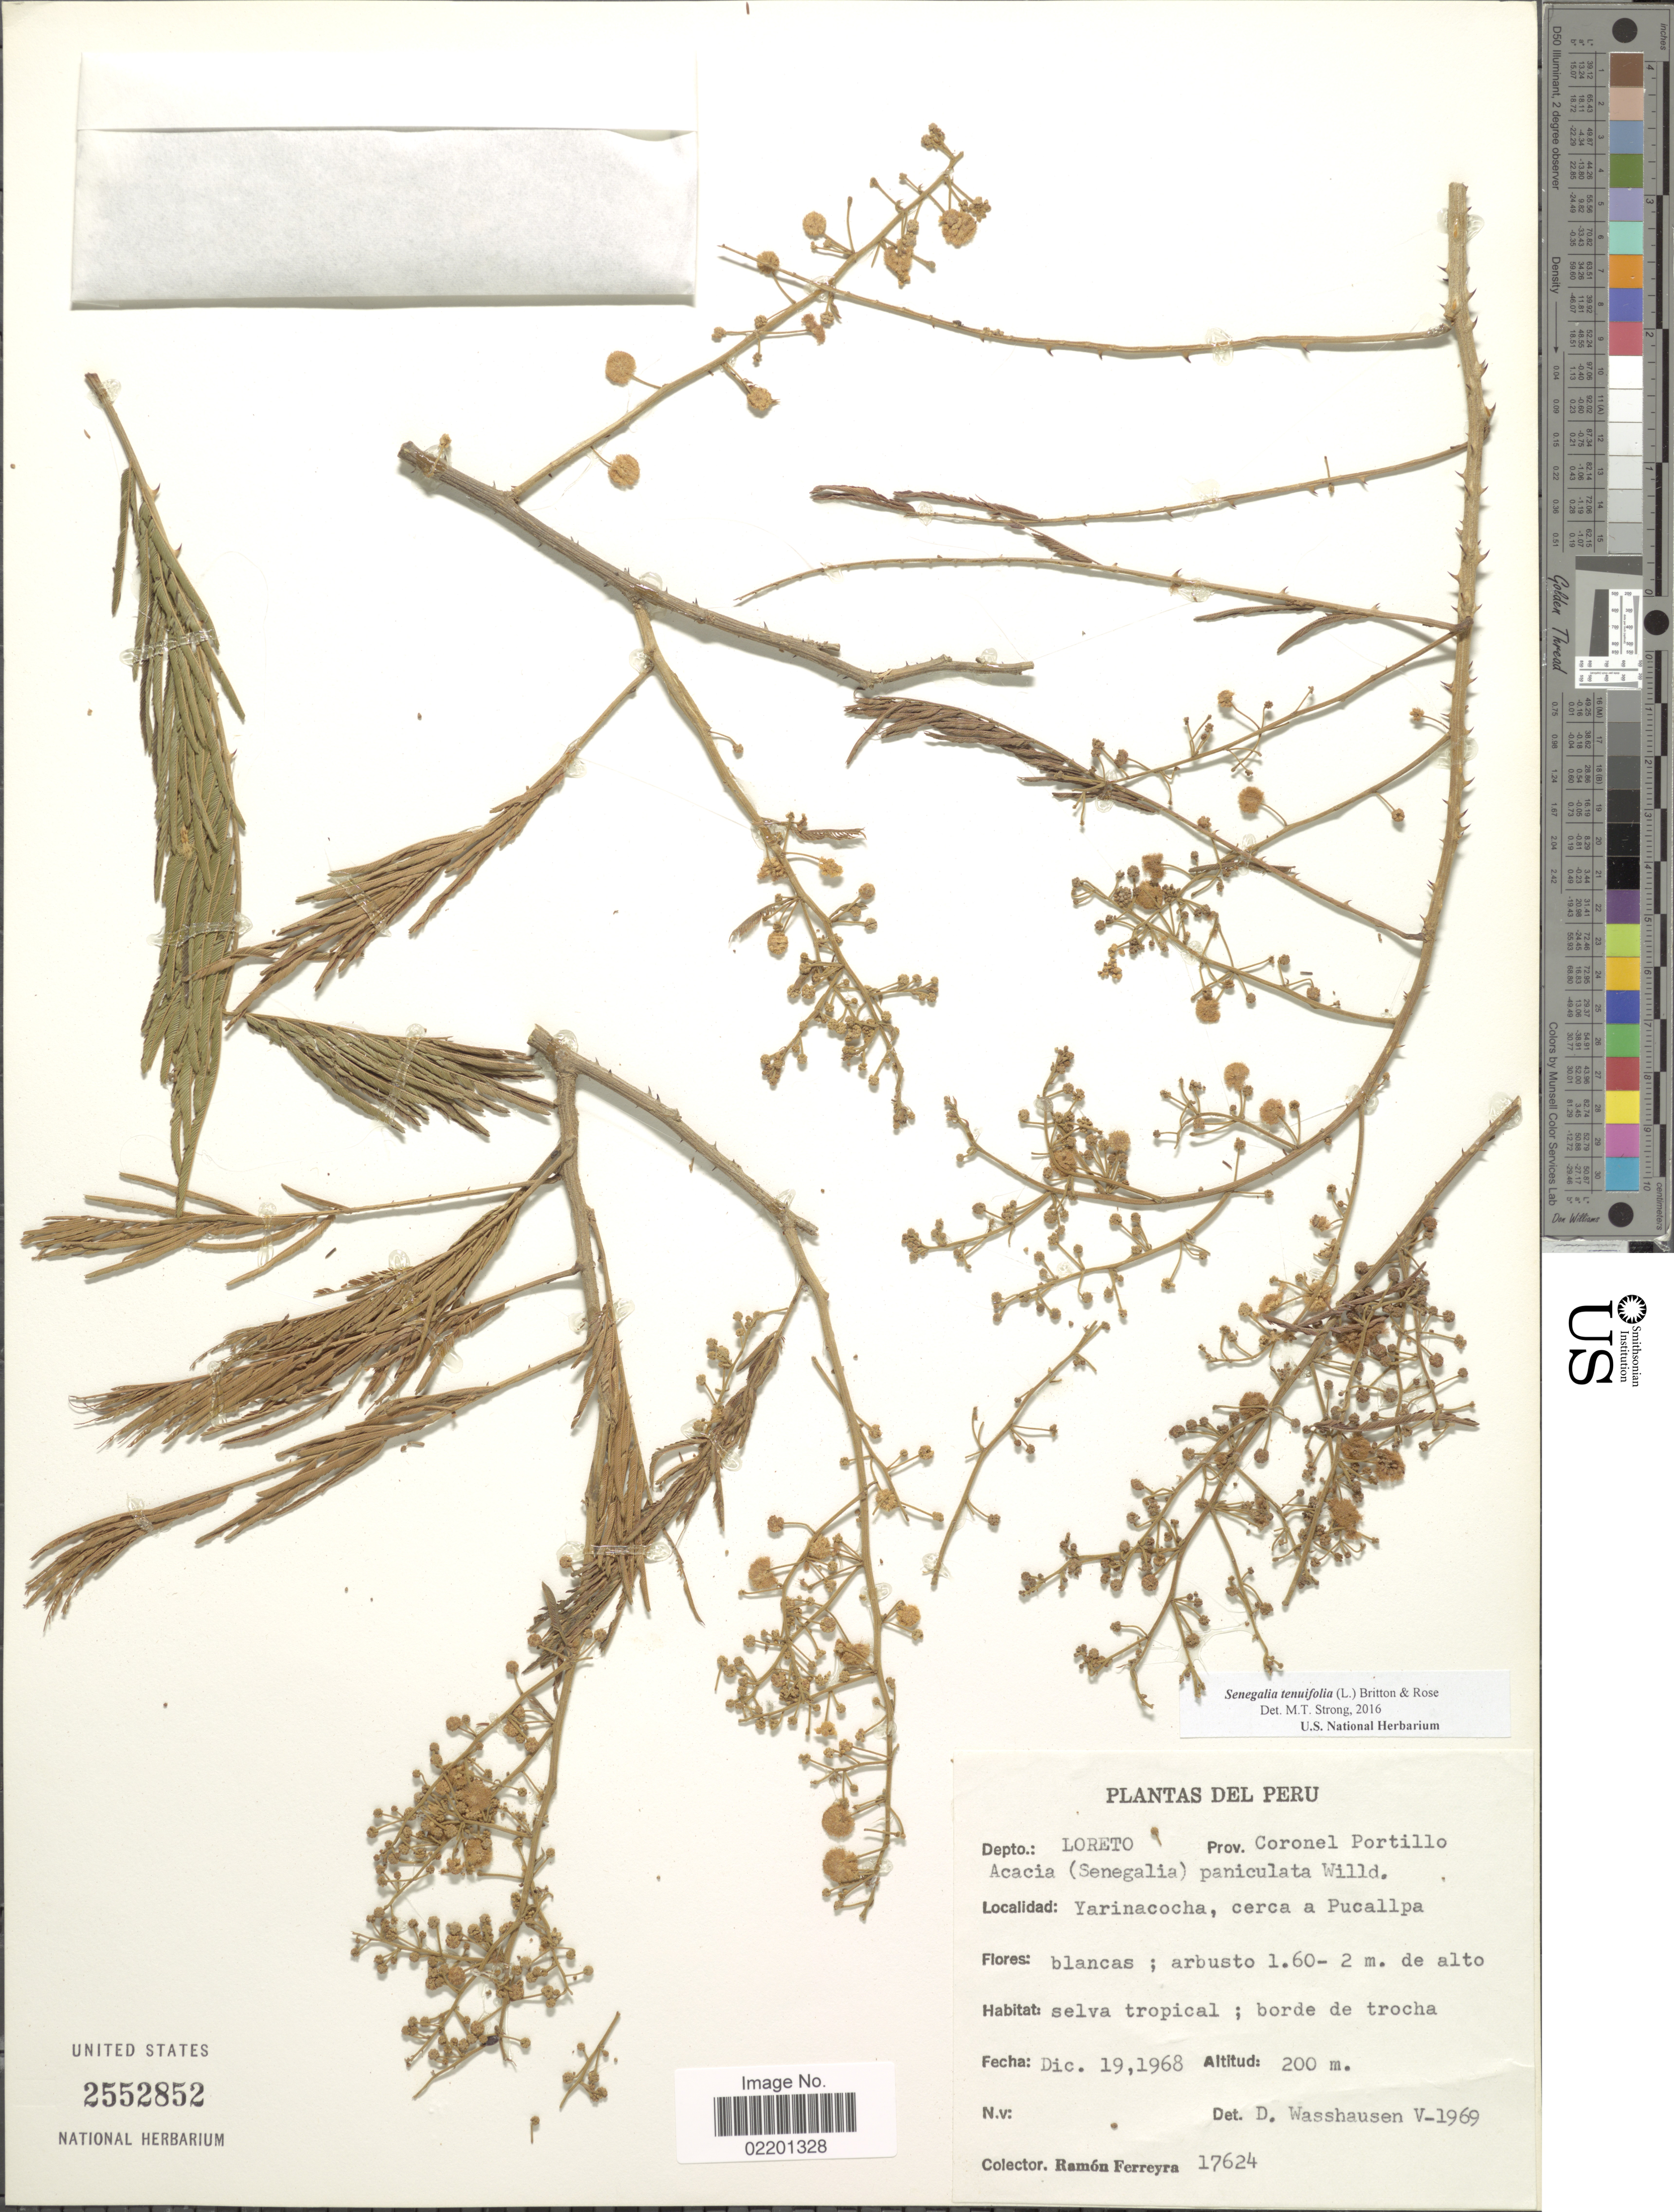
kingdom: Plantae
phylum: Tracheophyta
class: Magnoliopsida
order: Fabales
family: Fabaceae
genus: Senegalia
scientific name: Senegalia tenuifolia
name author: (L.) Britton & Rose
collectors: R. A. Ferreyra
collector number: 17624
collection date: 1968-12-19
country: Peru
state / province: Loreto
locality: Depto. Loreto, Prov. Coronel Portillo, Yarinacocha, cerca a Pucallpa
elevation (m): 200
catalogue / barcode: US 2552852